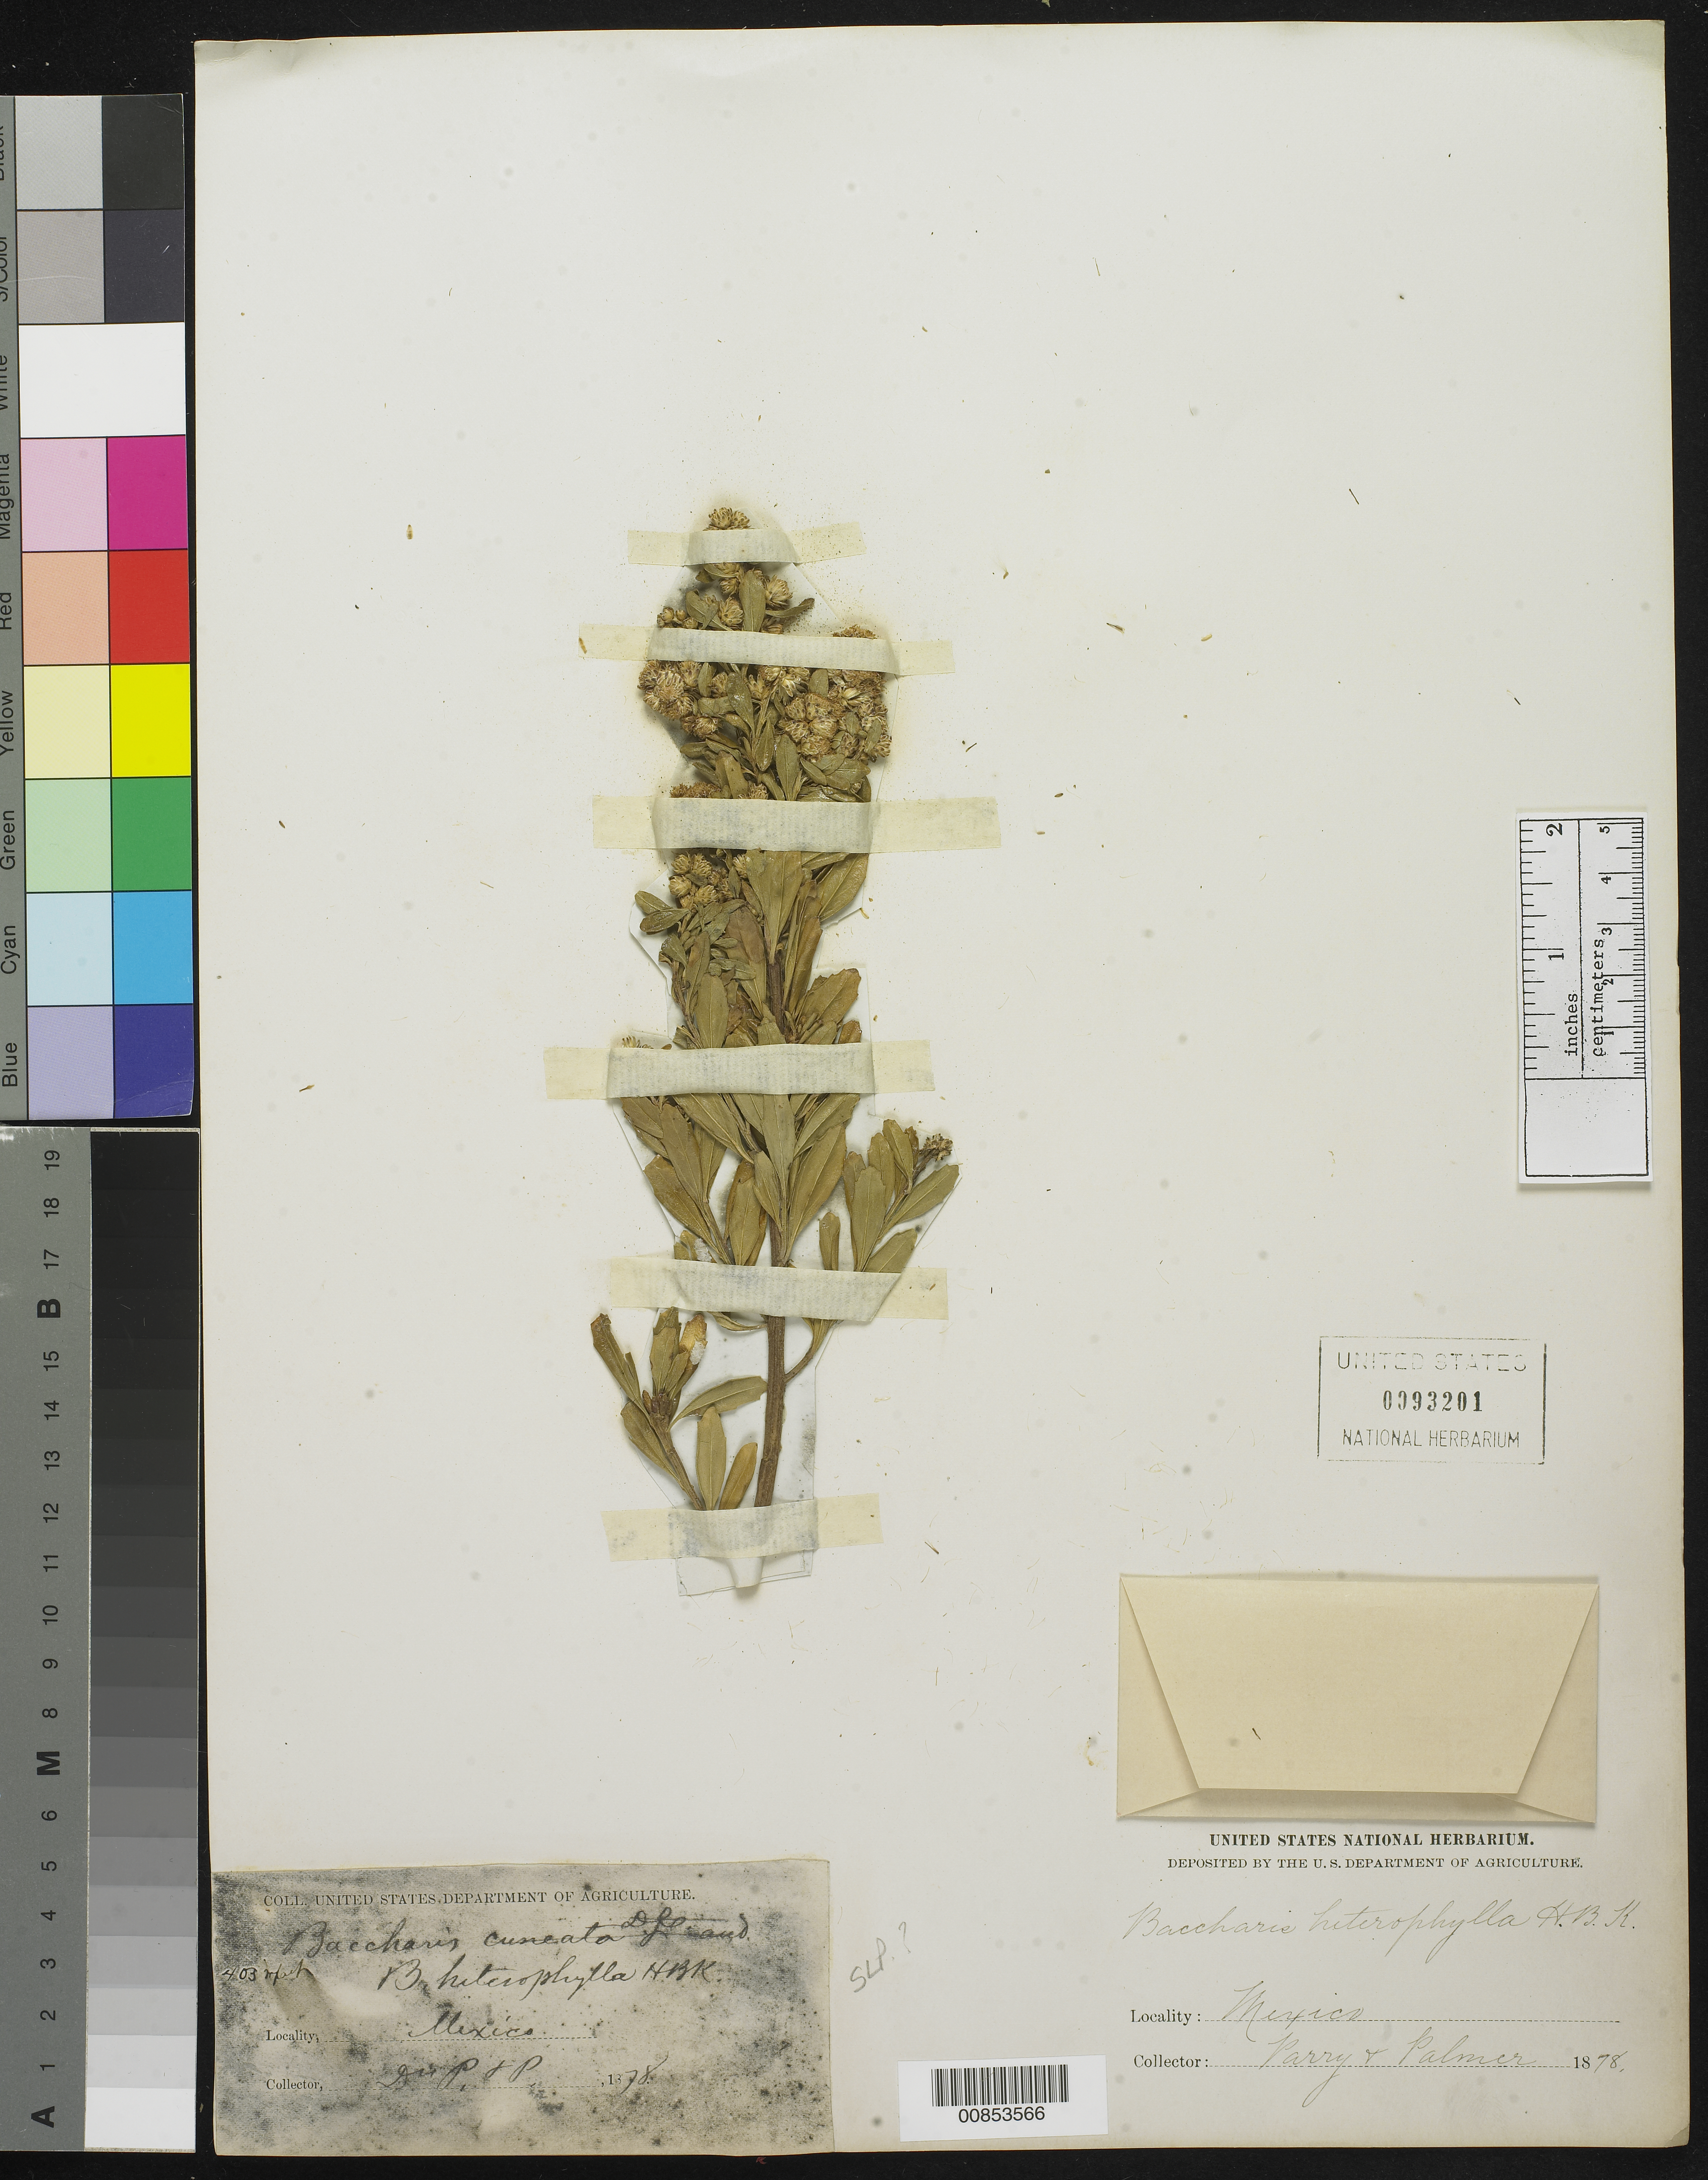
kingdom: Plantae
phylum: Tracheophyta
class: Magnoliopsida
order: Asterales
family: Asteraceae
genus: Baccharis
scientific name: Baccharis heterophylla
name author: Kunth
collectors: C. C. Parry & E. Palmer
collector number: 403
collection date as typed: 1878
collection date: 1878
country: Mexico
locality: Mexico.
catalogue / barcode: US 93201